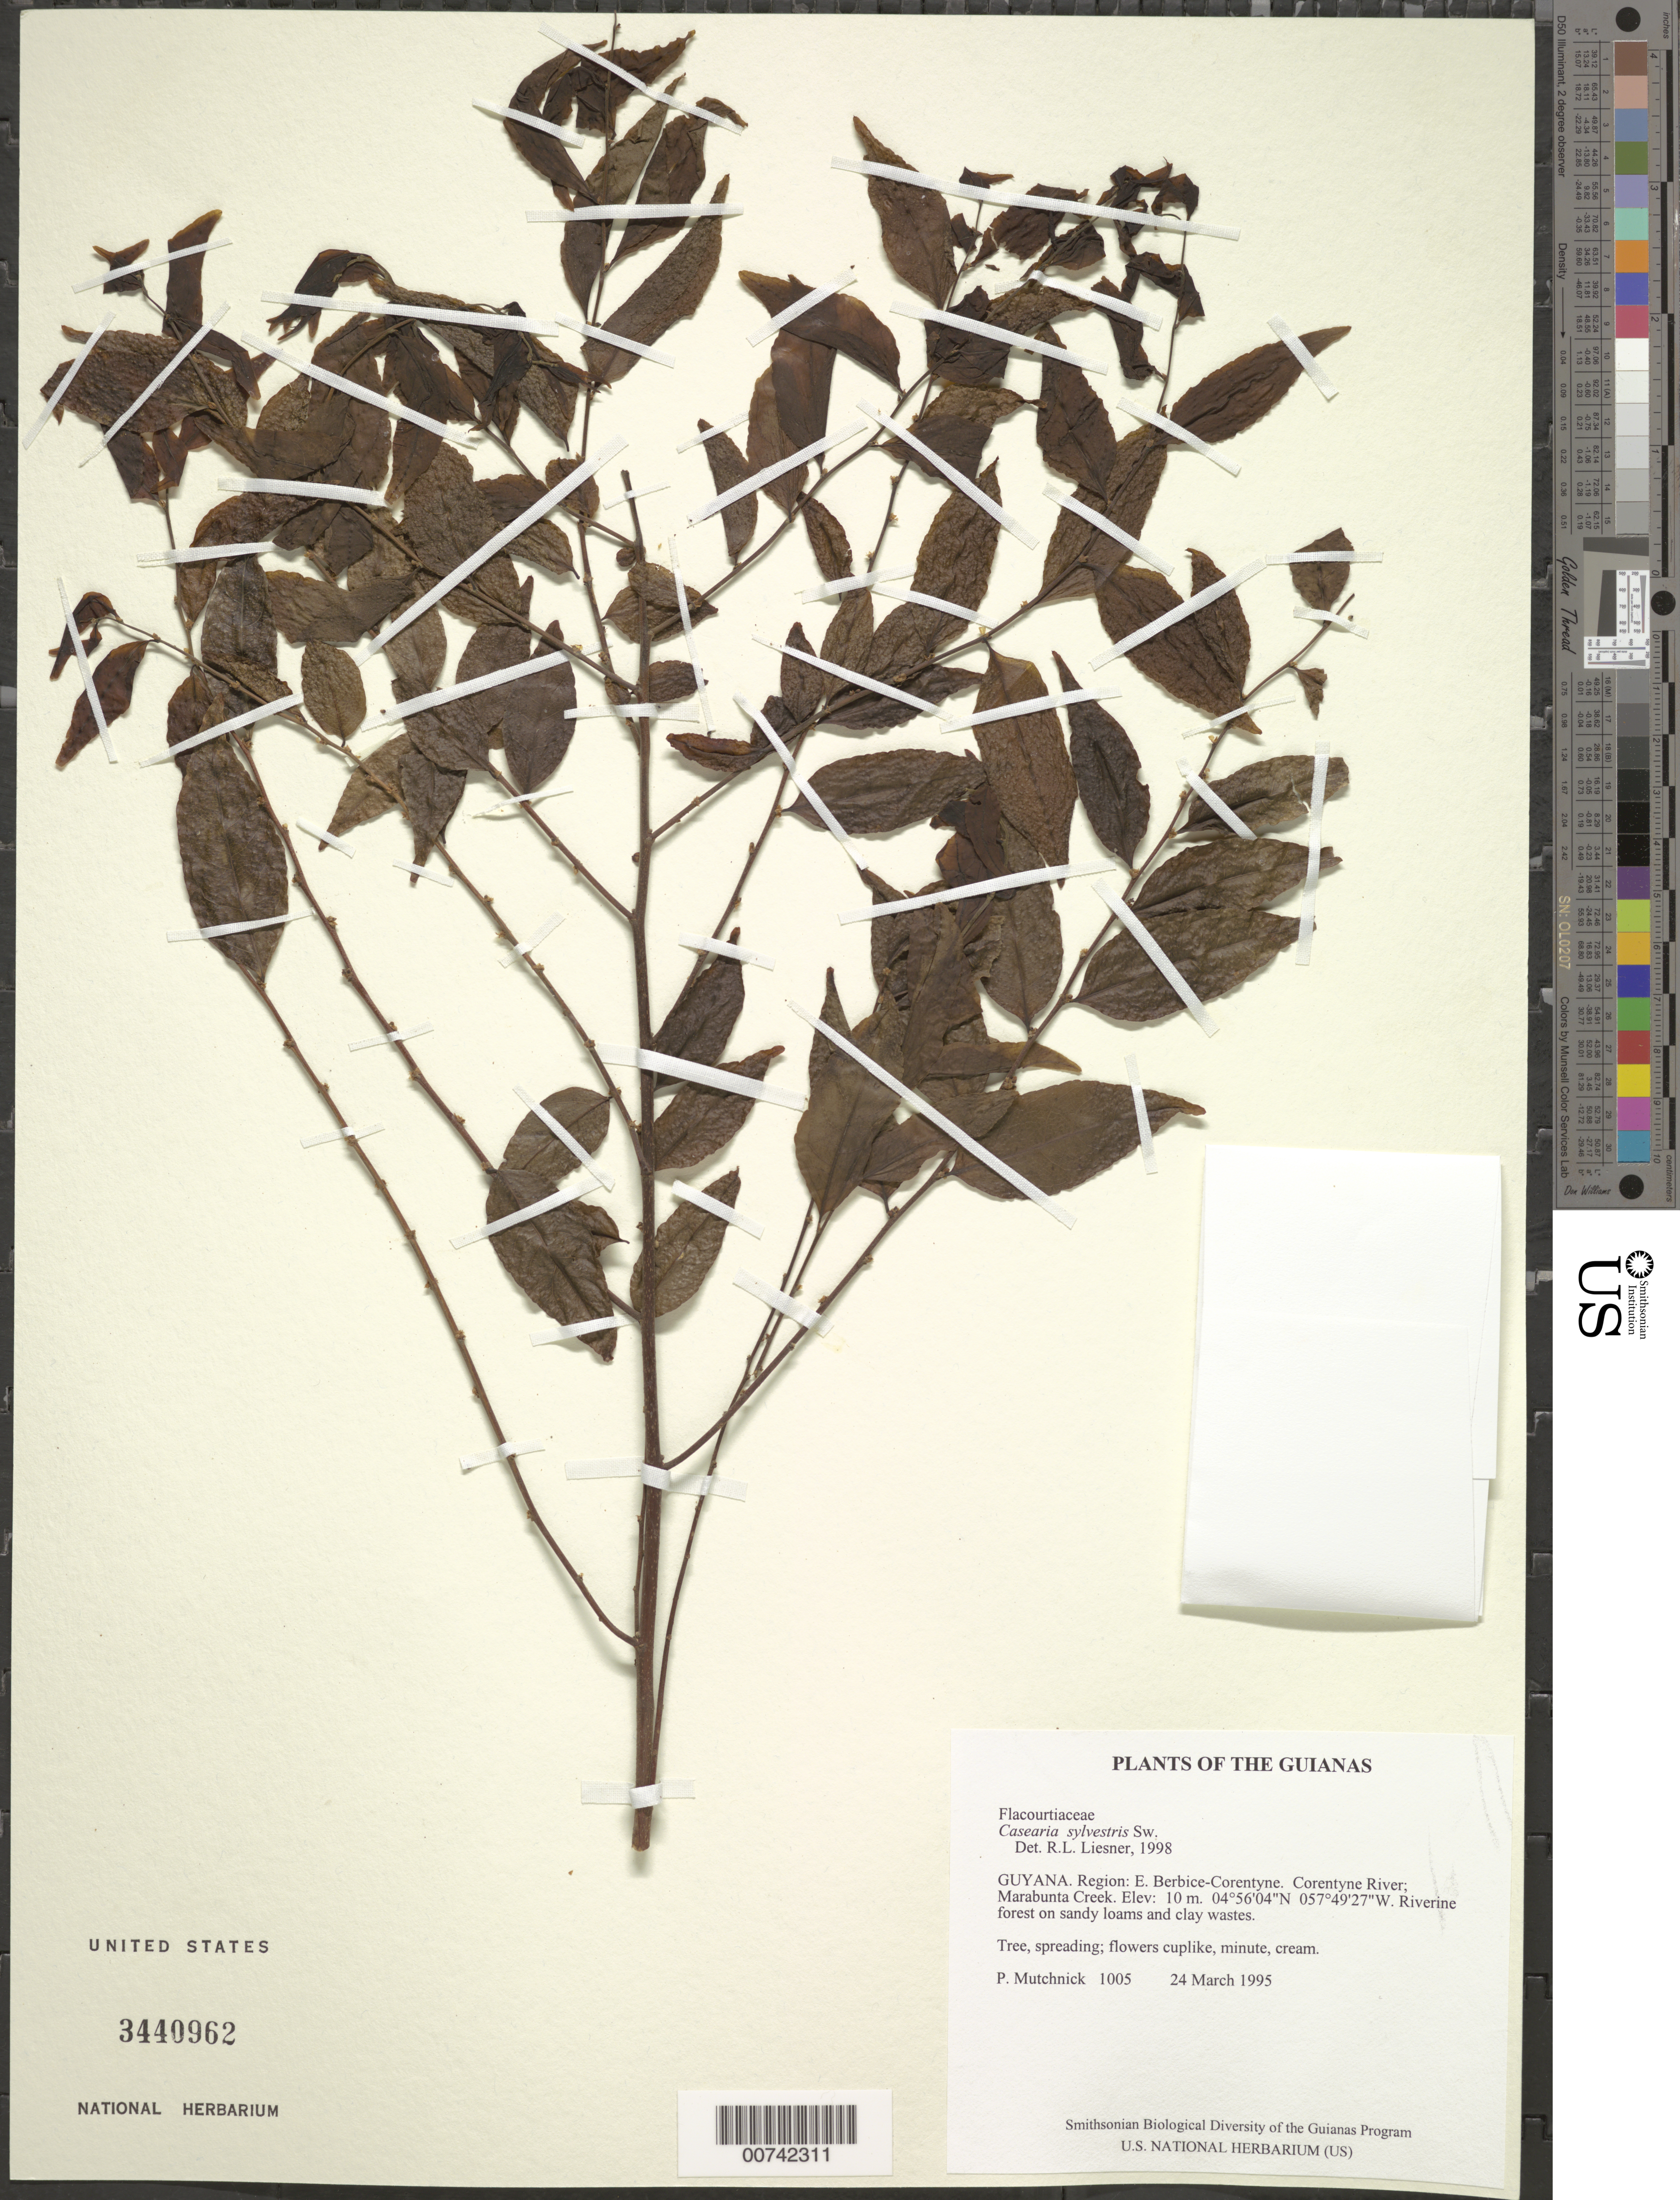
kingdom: Plantae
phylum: Tracheophyta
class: Magnoliopsida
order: Malpighiales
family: Salicaceae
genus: Casearia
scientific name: Casearia sylvestris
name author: Sw.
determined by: Liesner, R. L.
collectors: P. Mutchnick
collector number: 1005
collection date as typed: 24 March 1995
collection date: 1995-03-24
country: Guyana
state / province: E. Berbice-Corentyne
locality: Corentyne River; Marabunta Creek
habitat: Riverine forest on sandy loams and clay wastes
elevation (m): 10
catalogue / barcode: US 3440962